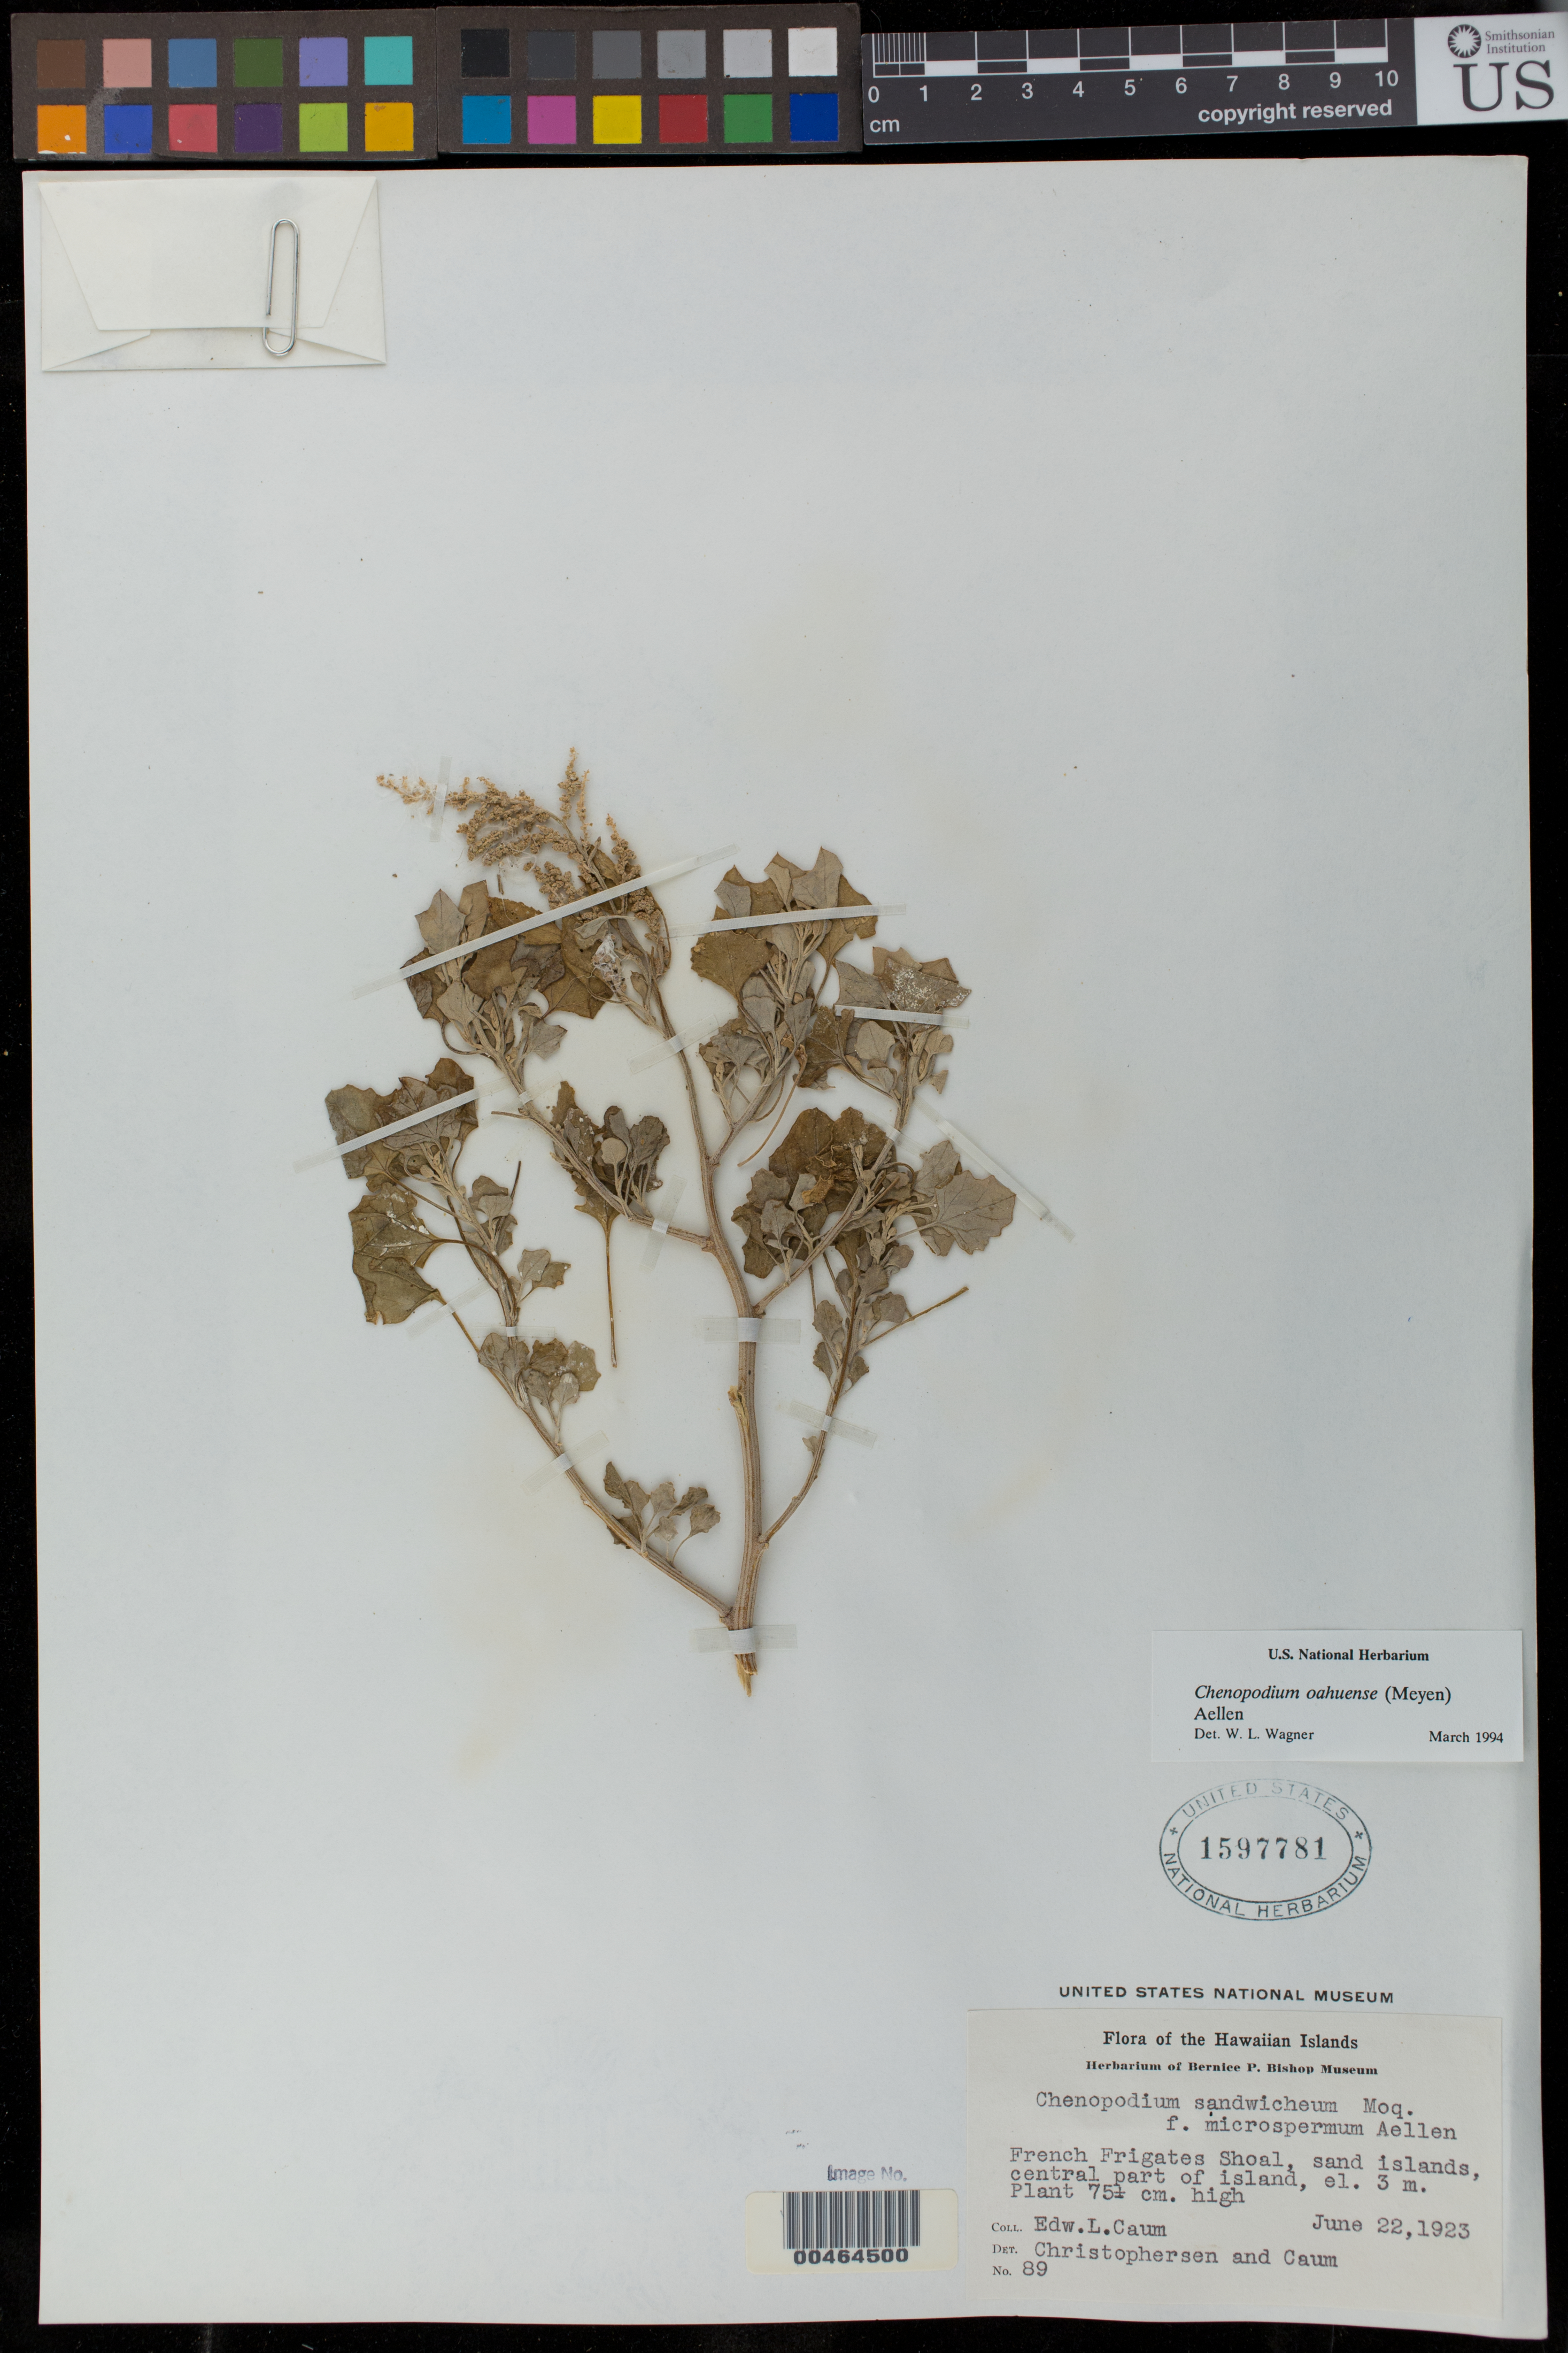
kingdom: Plantae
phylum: Tracheophyta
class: Magnoliopsida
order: Caryophyllales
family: Amaranthaceae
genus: Chenopodium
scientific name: Chenopodium oahuense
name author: (Meyen) Aellen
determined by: Wagner, W. L., (BOT), Smithsonian Institution - National Museum of Natural History (UNITED STATES)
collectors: E. L. Caum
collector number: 89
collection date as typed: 22 Jun 1923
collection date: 1923-06-22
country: United States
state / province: Hawaii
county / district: Honolulu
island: French Frigate Shoals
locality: Sand Islet, central part of island.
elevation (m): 3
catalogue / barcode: US 1597781